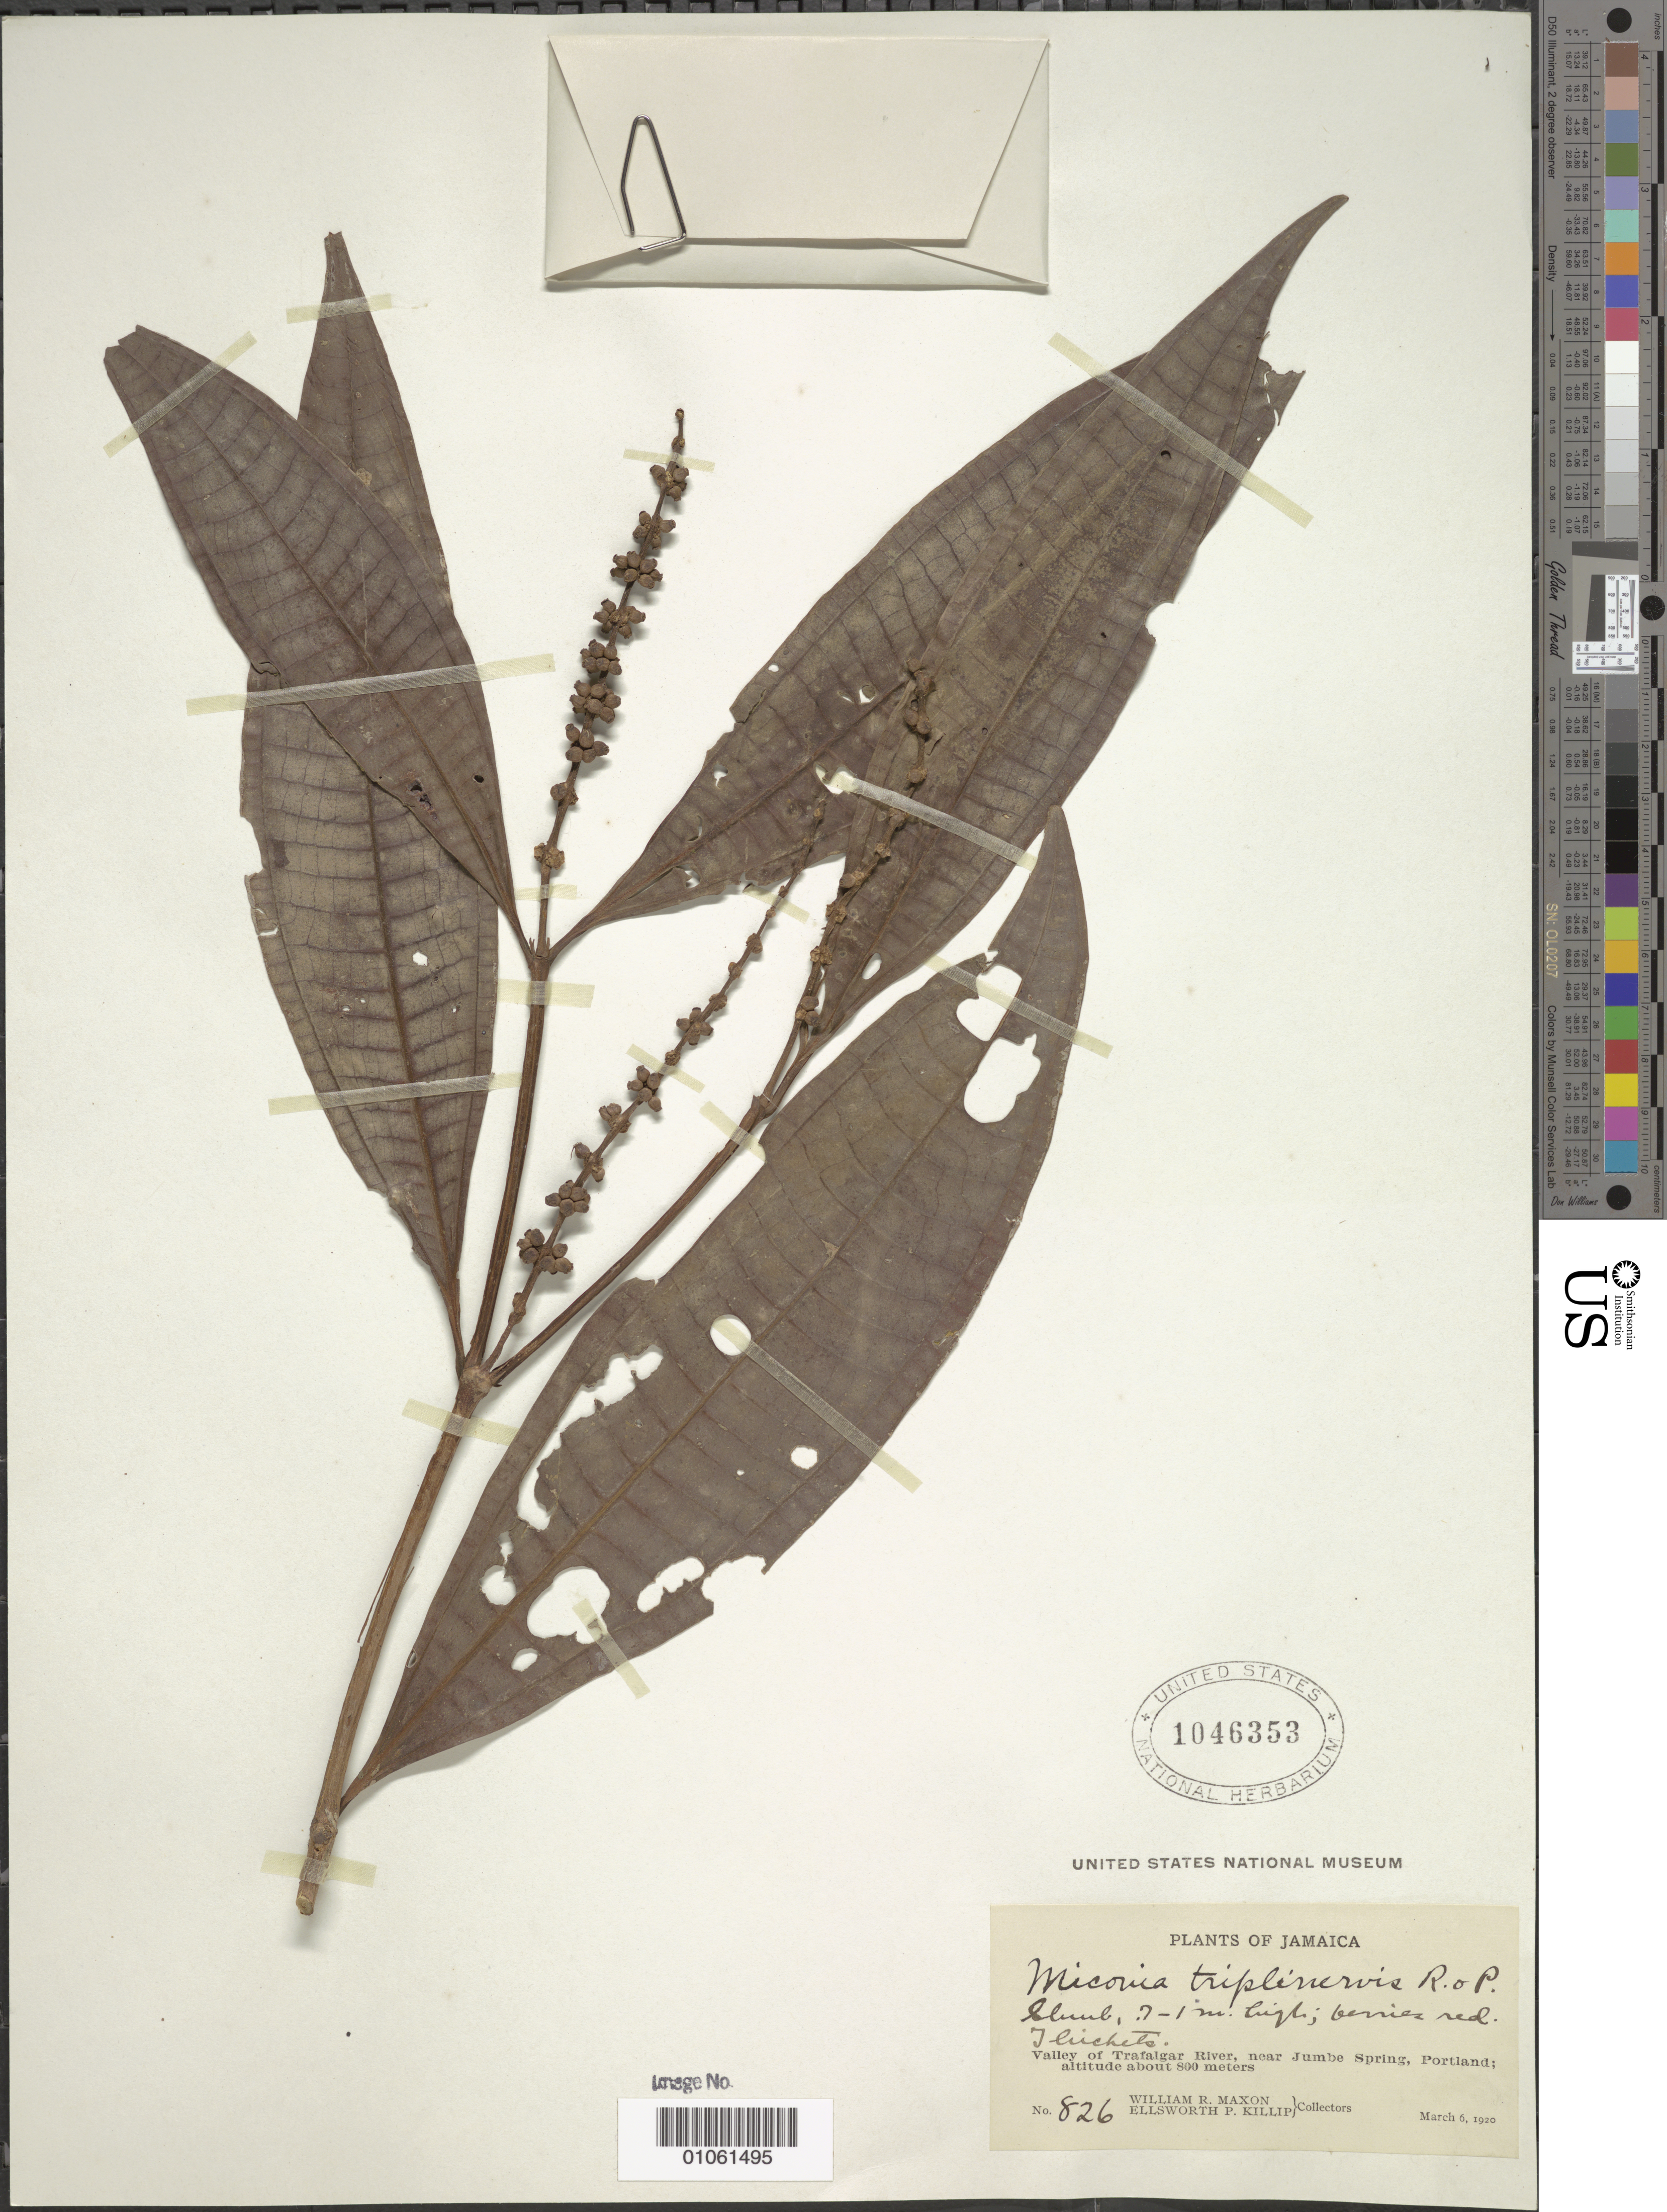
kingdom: Plantae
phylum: Tracheophyta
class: Magnoliopsida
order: Myrtales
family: Melastomataceae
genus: Miconia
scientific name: Miconia triplinervis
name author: Ruiz & Pav.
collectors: W. R. Maxon & E. P. Killip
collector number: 826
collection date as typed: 06 Mar 1920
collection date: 1920-03-06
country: Jamaica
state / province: Portland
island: Jamaica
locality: Trafalgar River valley, near Jumbe Spring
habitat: Thickets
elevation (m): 800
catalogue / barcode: US 1046353